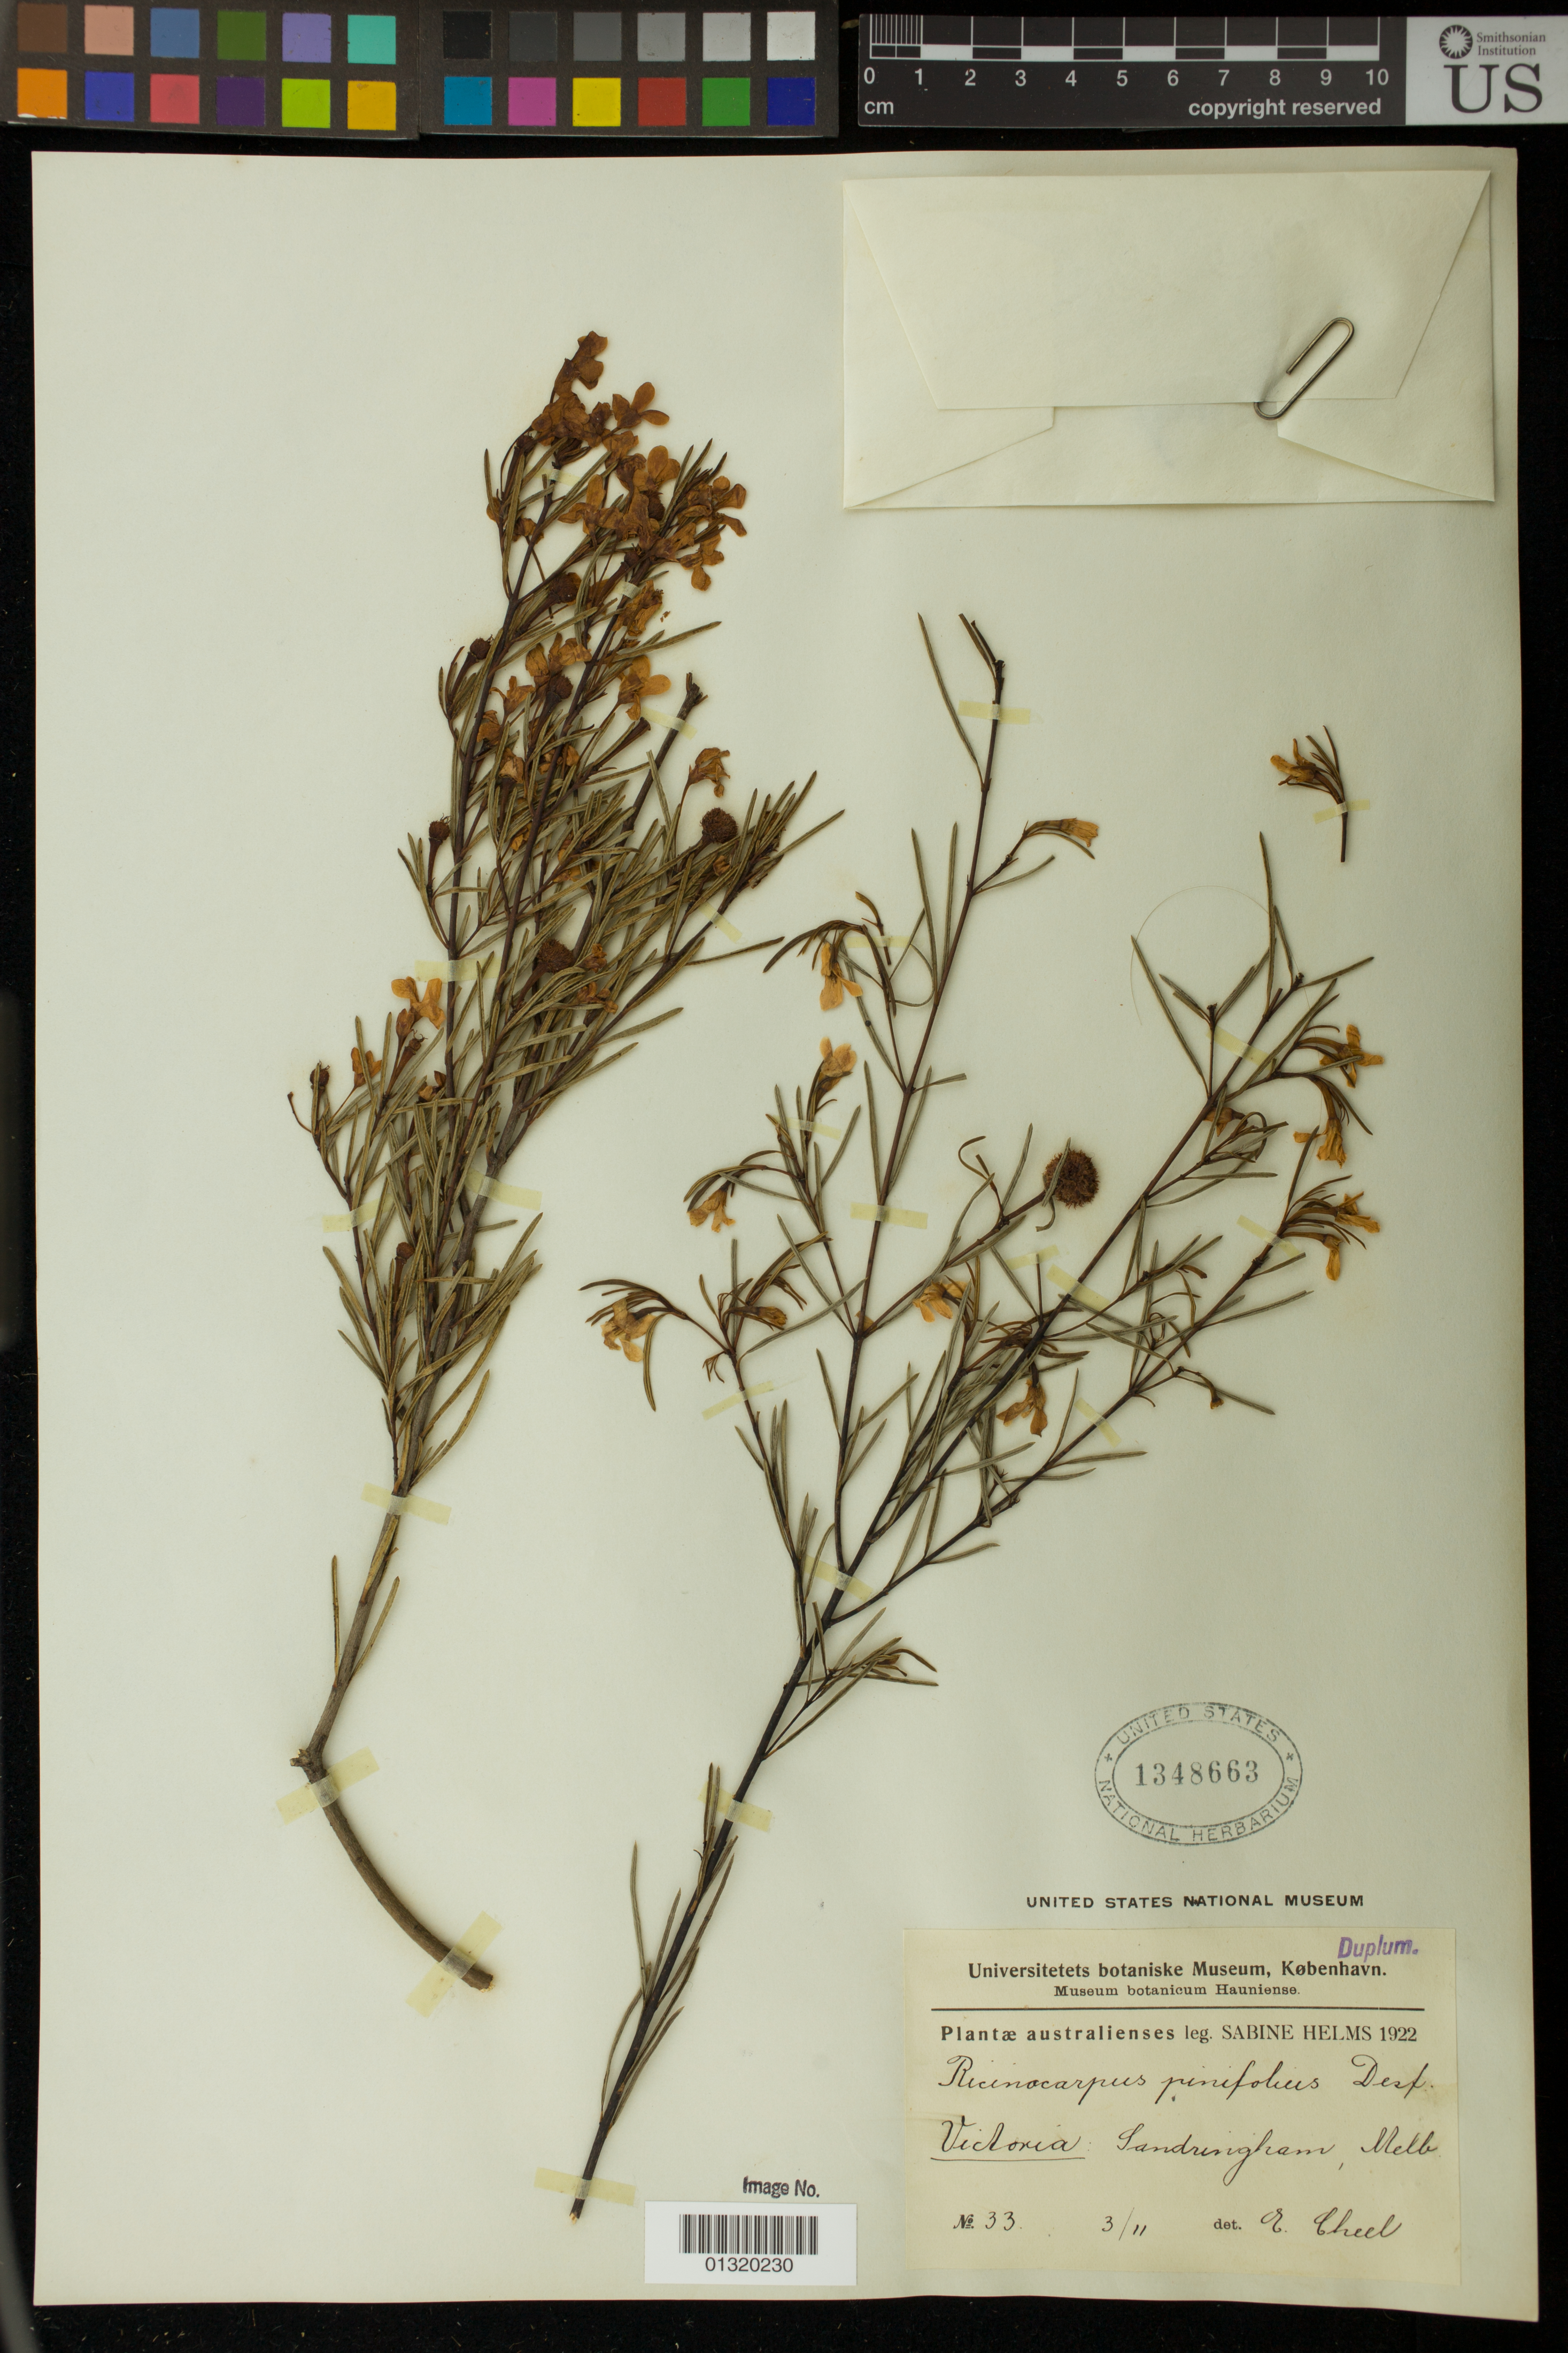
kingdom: Plantae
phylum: Tracheophyta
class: Magnoliopsida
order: Malpighiales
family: Euphorbiaceae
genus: Ricinocarpos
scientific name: Ricinocarpos pinifolius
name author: Desf.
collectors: S. Helms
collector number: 33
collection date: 1922-11-03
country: Australia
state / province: Victoria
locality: Sandringham, Melb.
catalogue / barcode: US 1348663